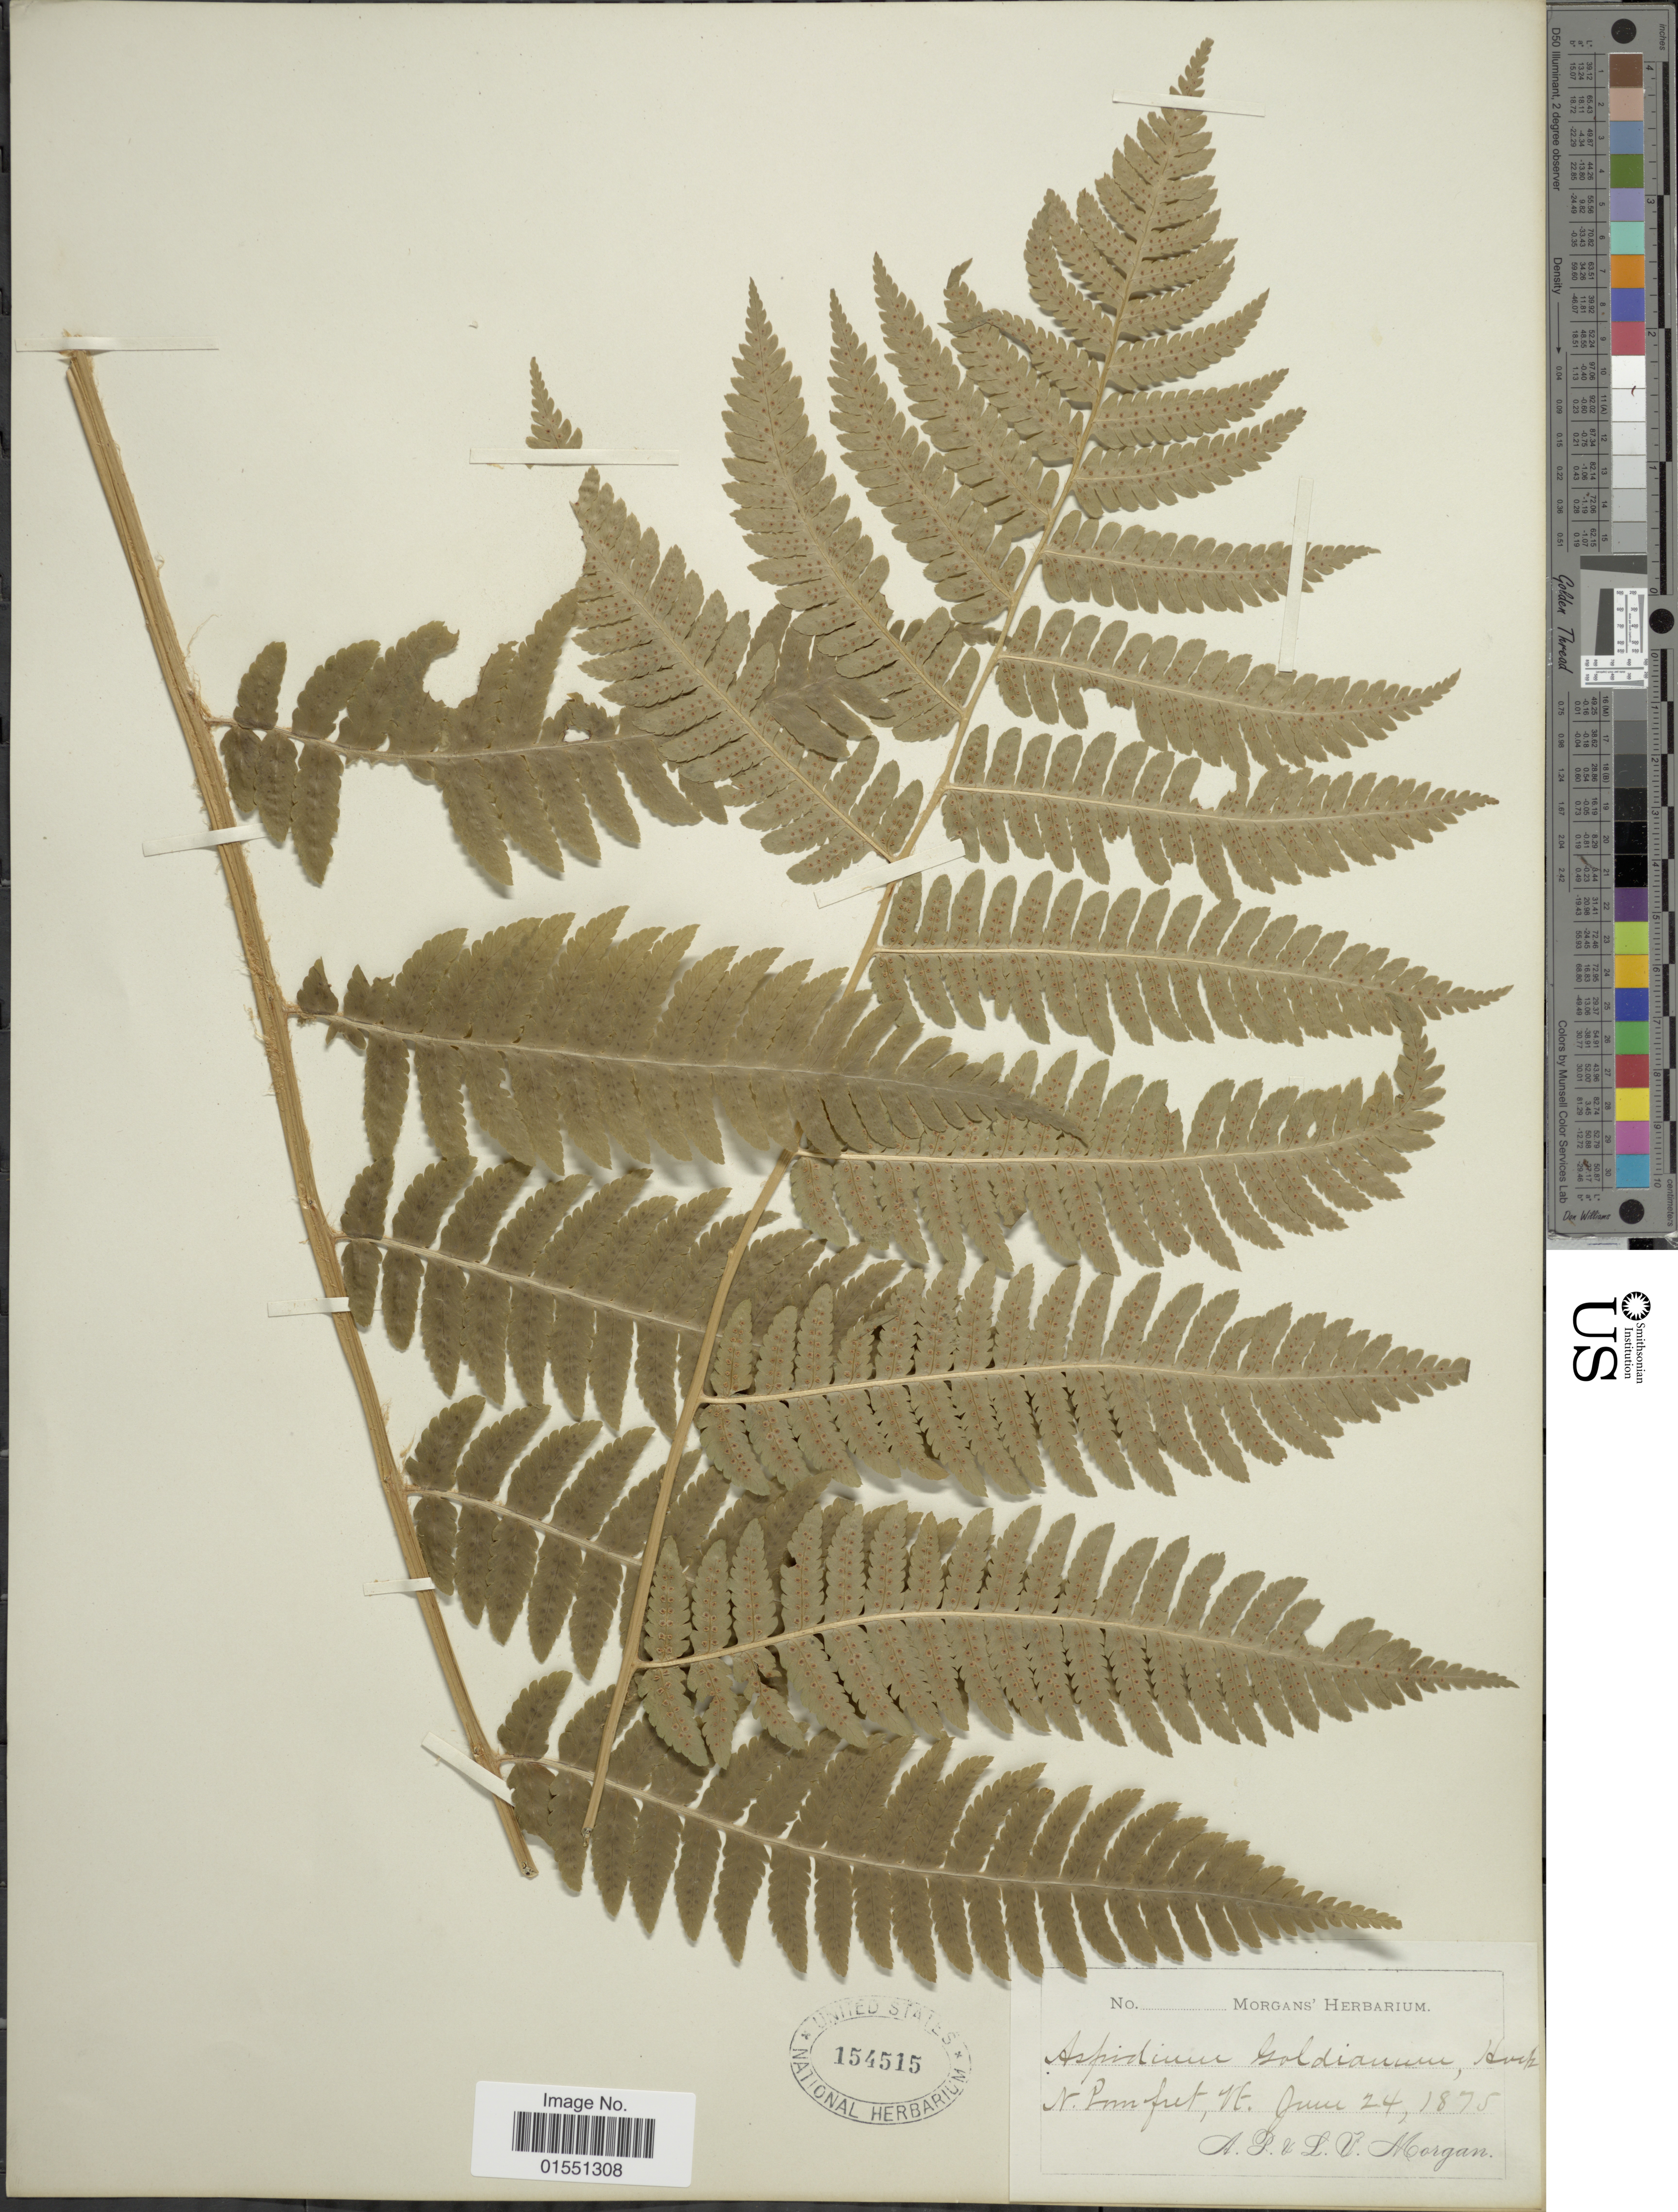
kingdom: Plantae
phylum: Tracheophyta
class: Polypodiopsida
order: Polypodiales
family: Dryopteridaceae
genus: Dryopteris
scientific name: Dryopteris goldiana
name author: (Hook. ex Goldie) A. Gray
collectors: A. Morgan & L. Morgan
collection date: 1875-06-24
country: United States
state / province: Vermont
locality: N. Pomfret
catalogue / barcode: US 154515